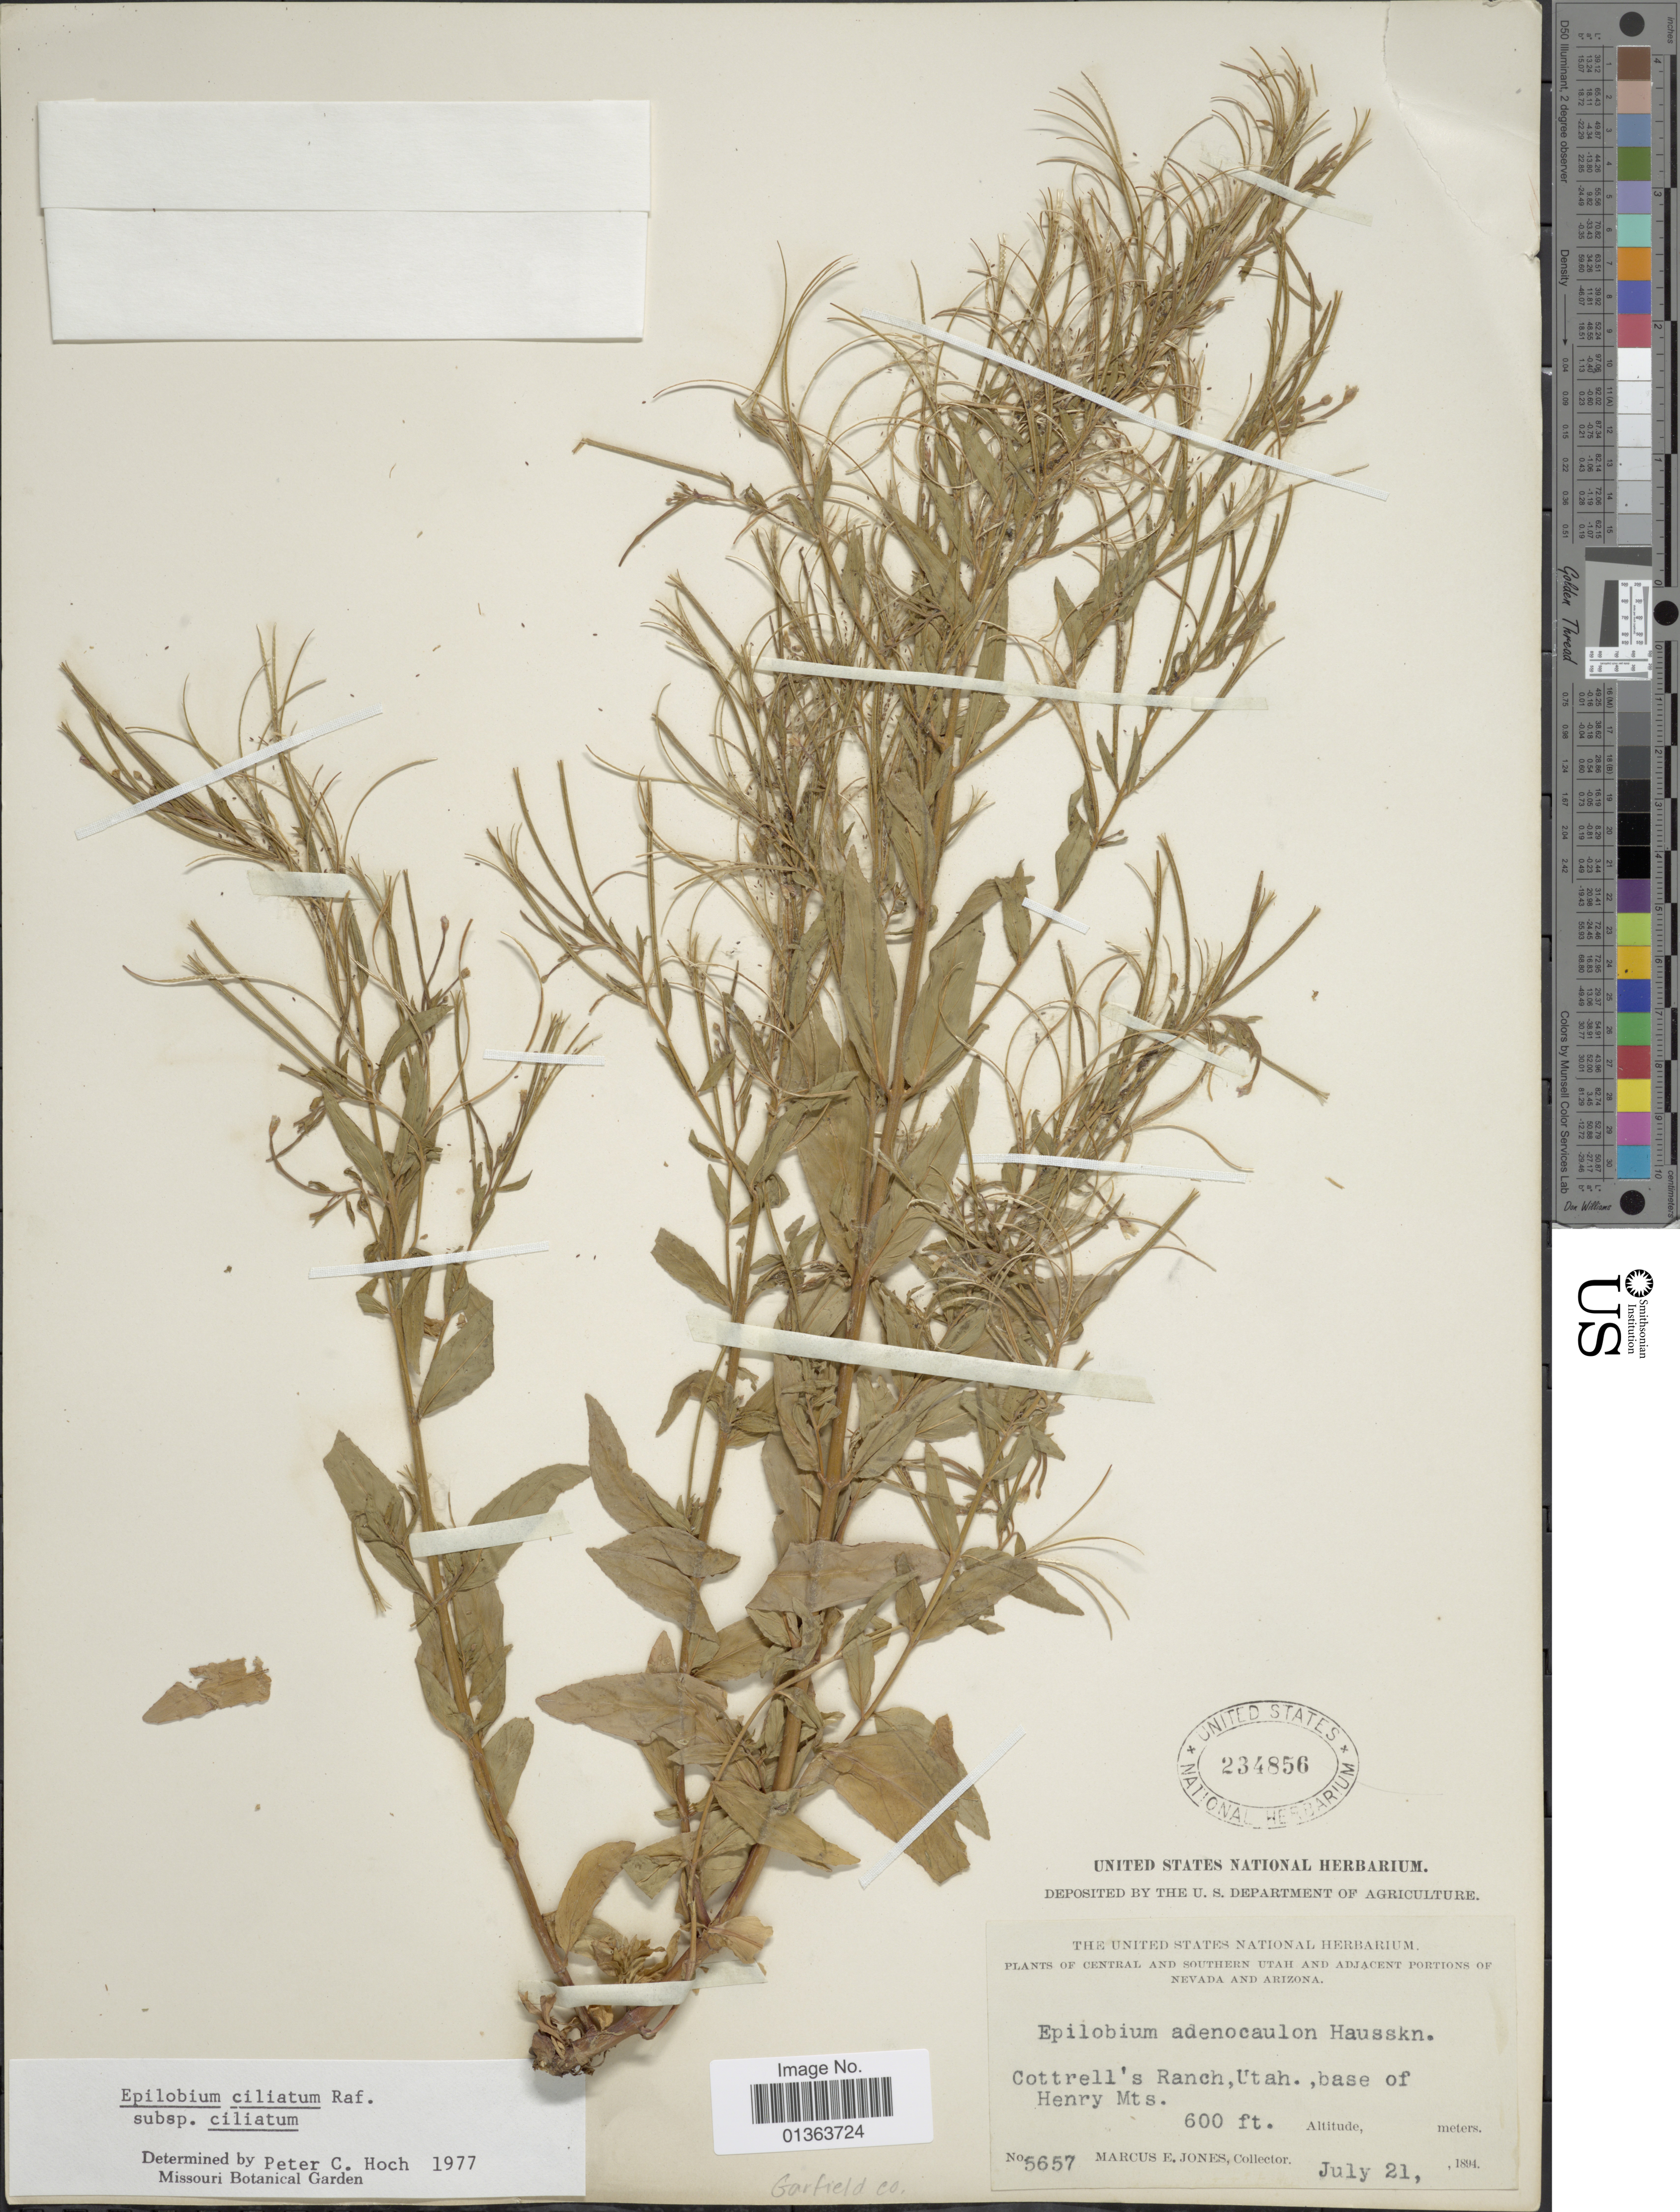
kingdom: Plantae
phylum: Tracheophyta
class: Magnoliopsida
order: Myrtales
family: Onagraceae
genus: Epilobium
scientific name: Epilobium ciliatum subsp. ciliatum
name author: Raf.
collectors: M. E. Jones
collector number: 5657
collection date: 1894-07-21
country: United States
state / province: Utah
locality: Central and Southern Utah and adjacent portions of Nevada and Arizona. Cottrell's Ranch, base of Henry Mts.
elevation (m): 183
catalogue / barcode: US 234856